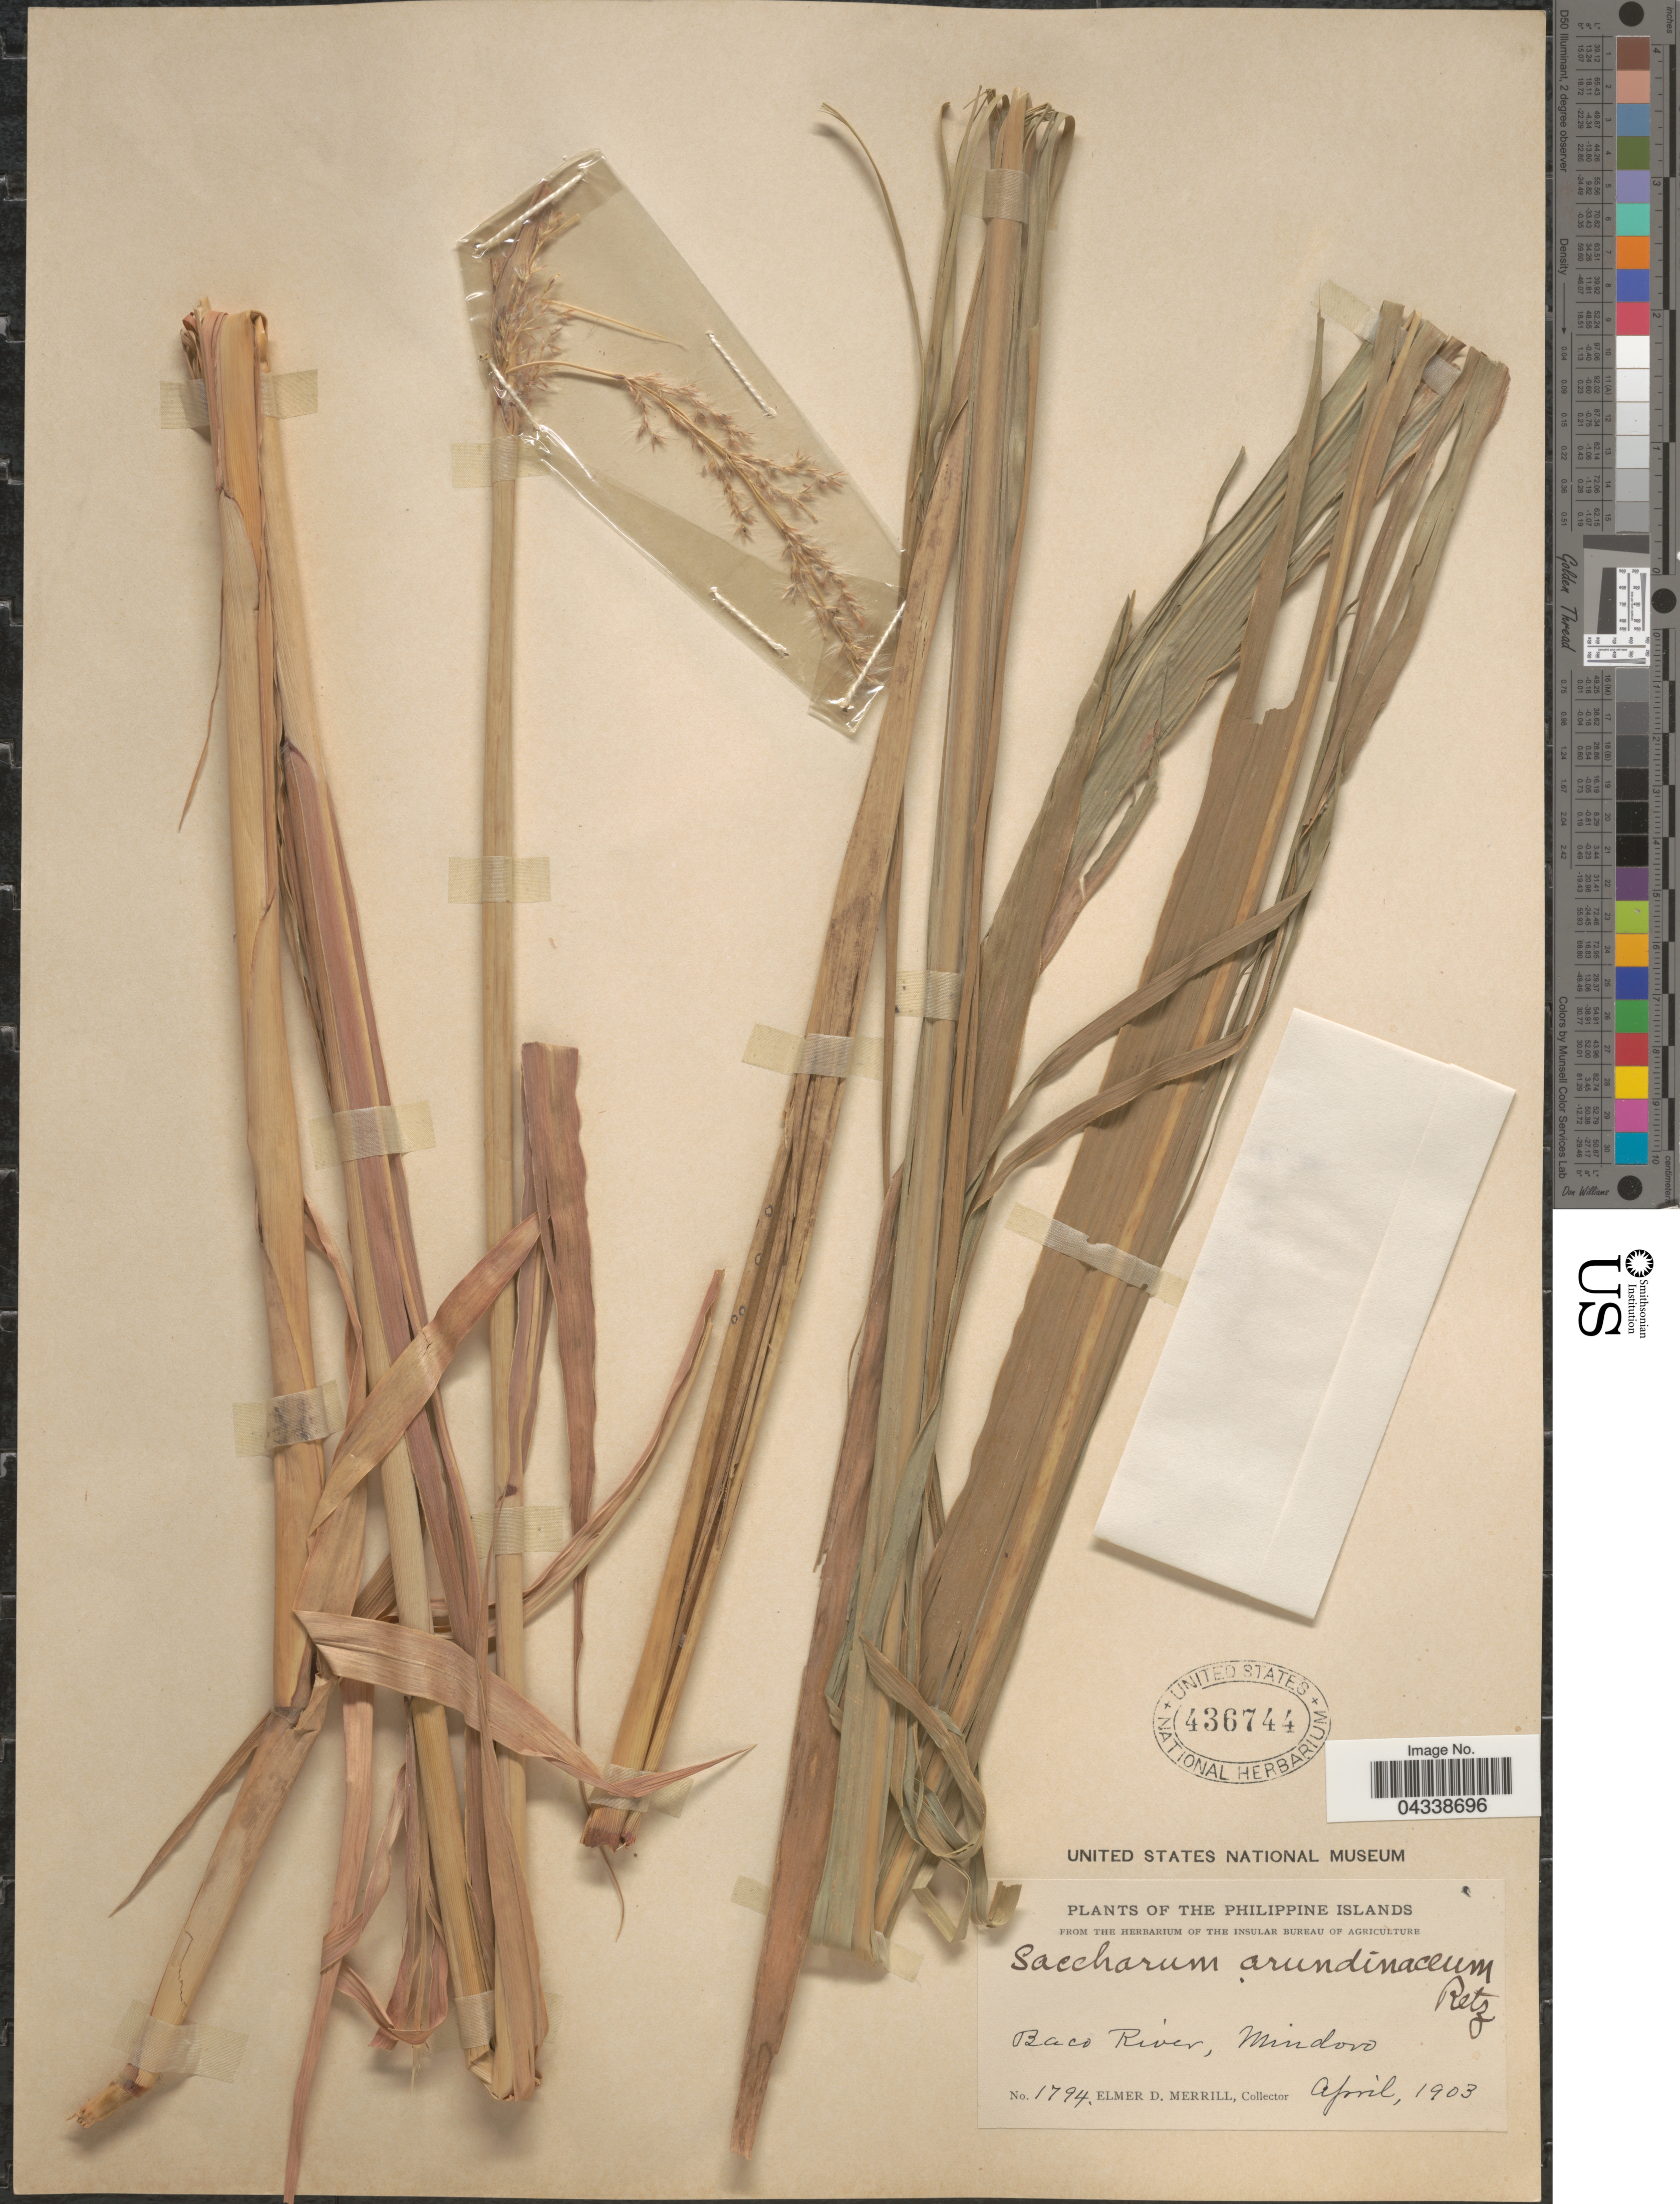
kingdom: Plantae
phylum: Tracheophyta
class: Liliopsida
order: Poales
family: Poaceae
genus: Tripidium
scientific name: Tripidium arundinaceum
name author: (Retz.) Welker et al.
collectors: E. D. Merrill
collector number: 1794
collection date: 1903-04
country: Philippines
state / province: Mimaropa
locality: The Philippine Islands. Baco River, Mindoro.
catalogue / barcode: US 436744